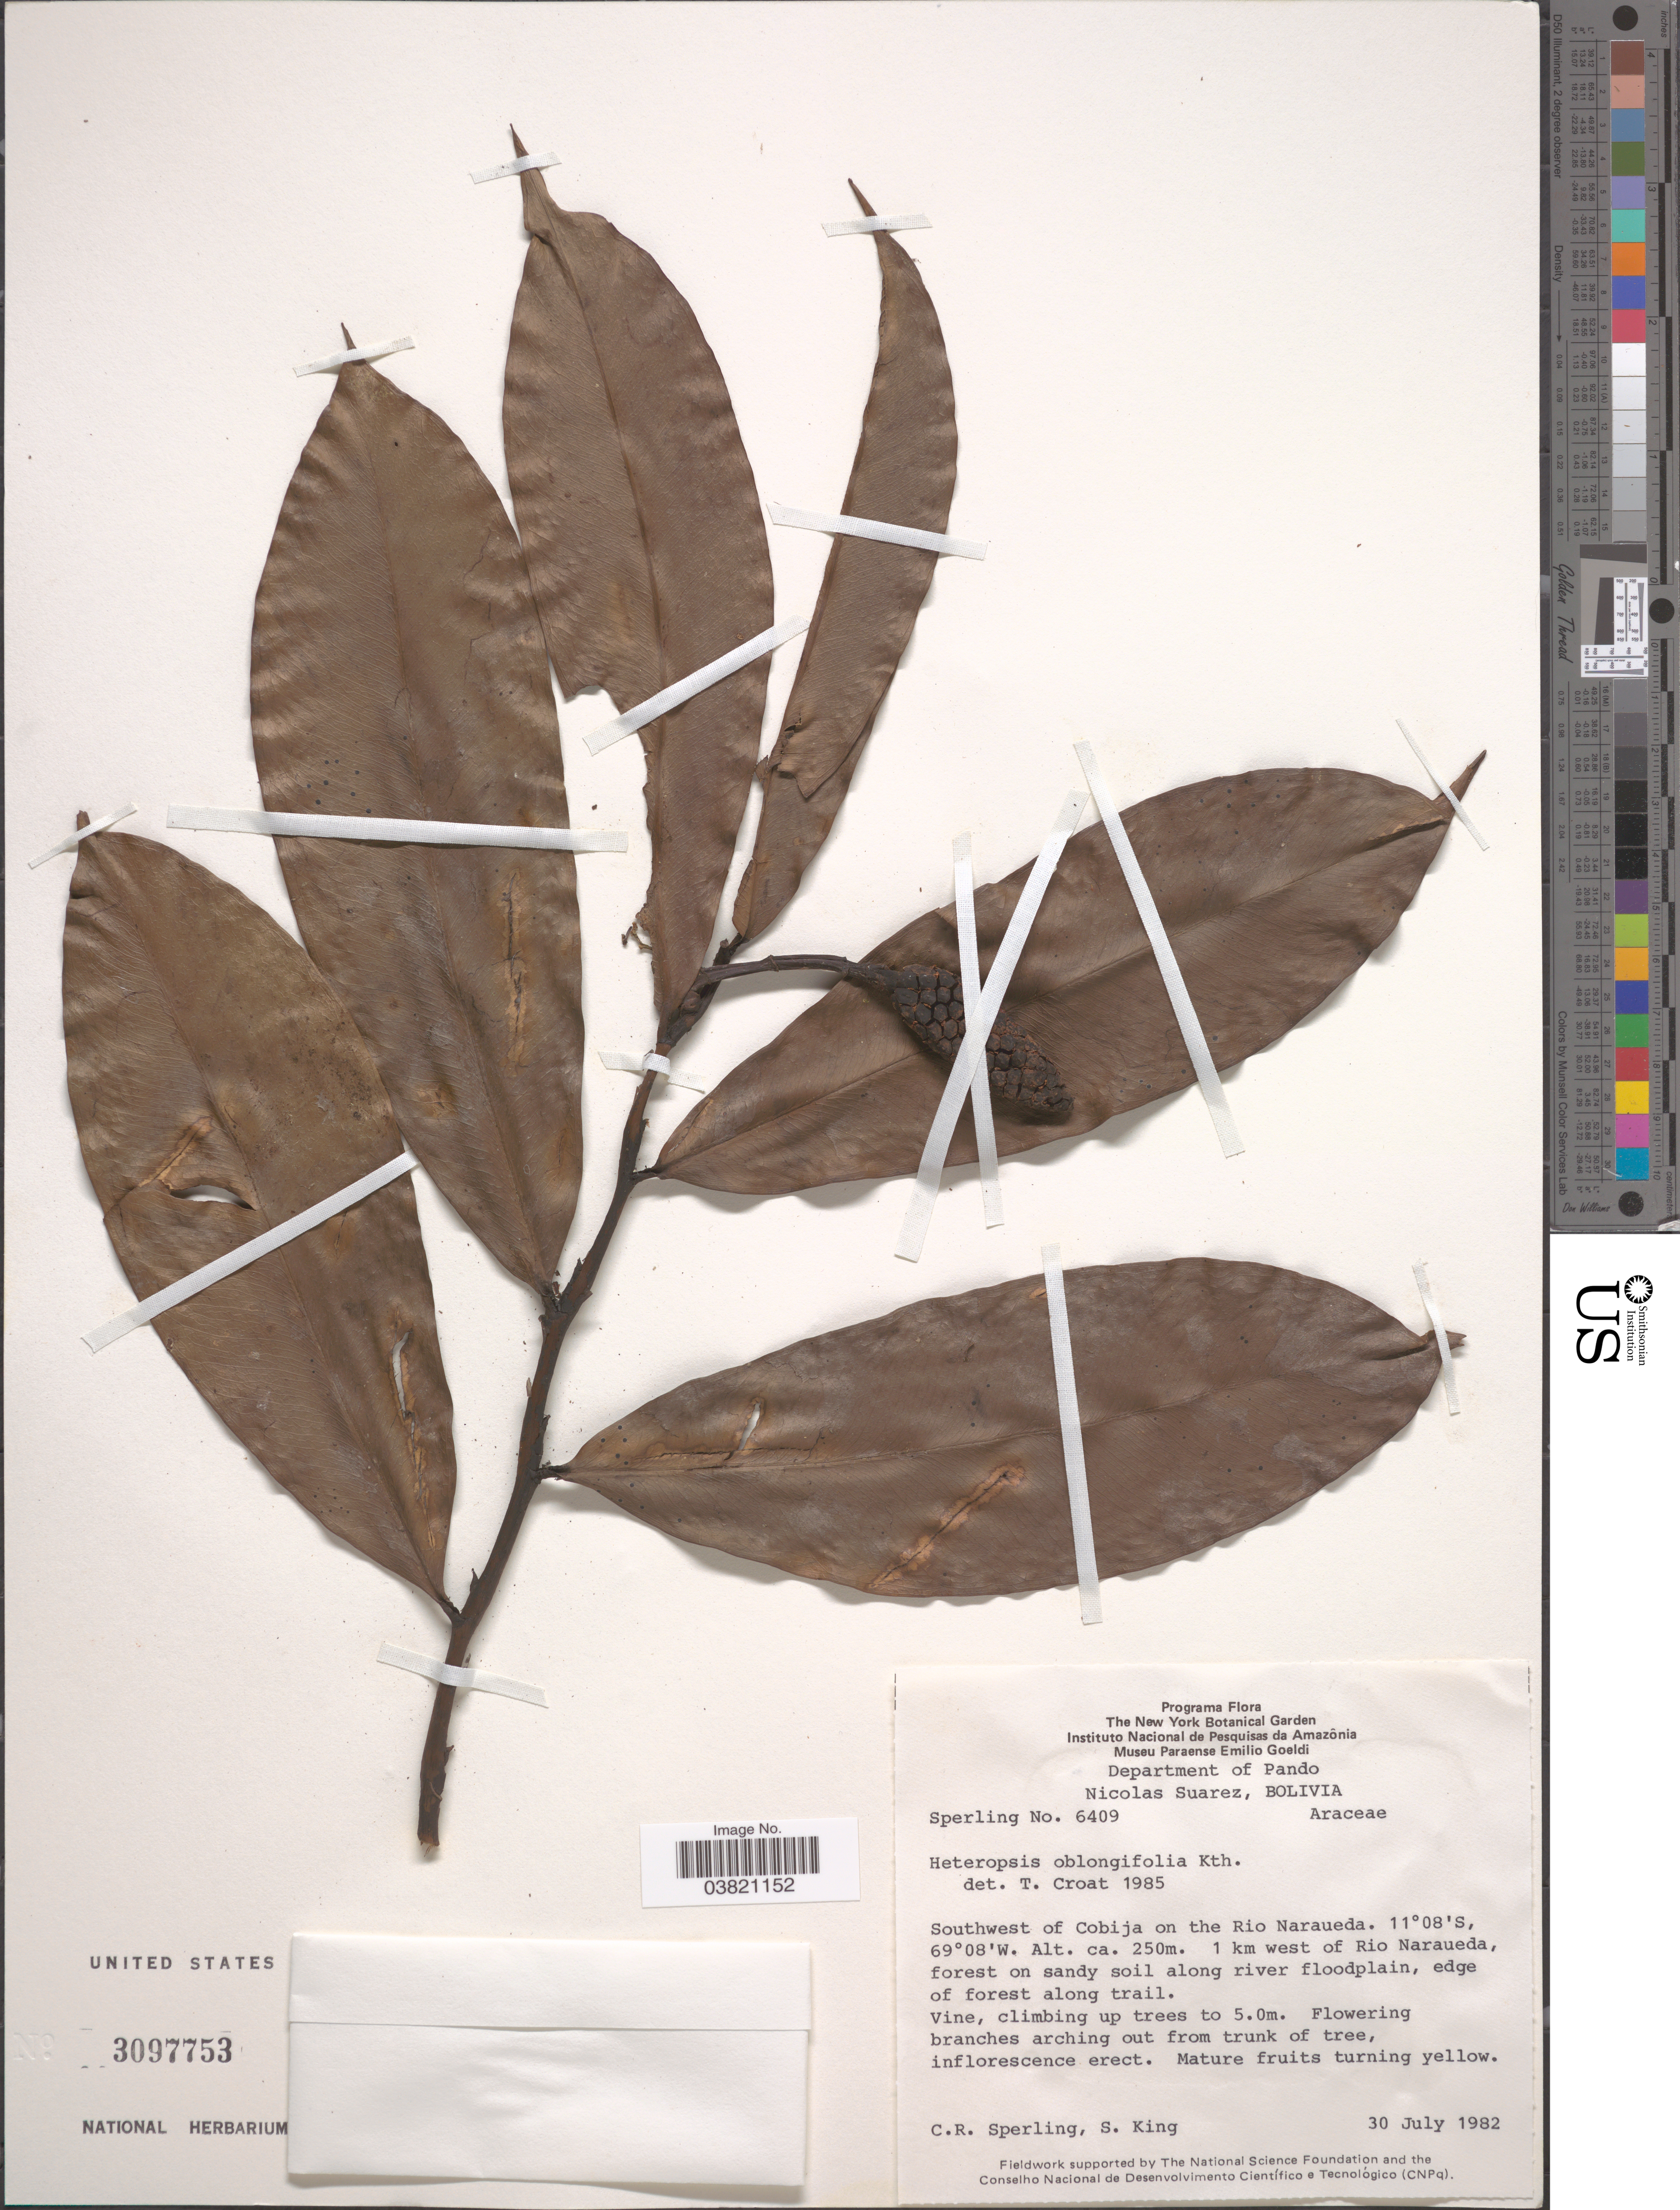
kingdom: Plantae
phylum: Tracheophyta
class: Liliopsida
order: Alismatales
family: Araceae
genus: Heteropsis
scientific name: Heteropsis oblongifolia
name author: Kunth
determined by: Soares, M. L.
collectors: C. R. Sperling & S. King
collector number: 6409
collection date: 1982-07-30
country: Bolivia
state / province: Pando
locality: Department of Pando. Nicolas Suarez. Southwest of Cobija on the Rio Naraueda. 1 km west of Rio Naraueda forest on sandy soil along river floodplain.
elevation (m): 250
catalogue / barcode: US 3097753